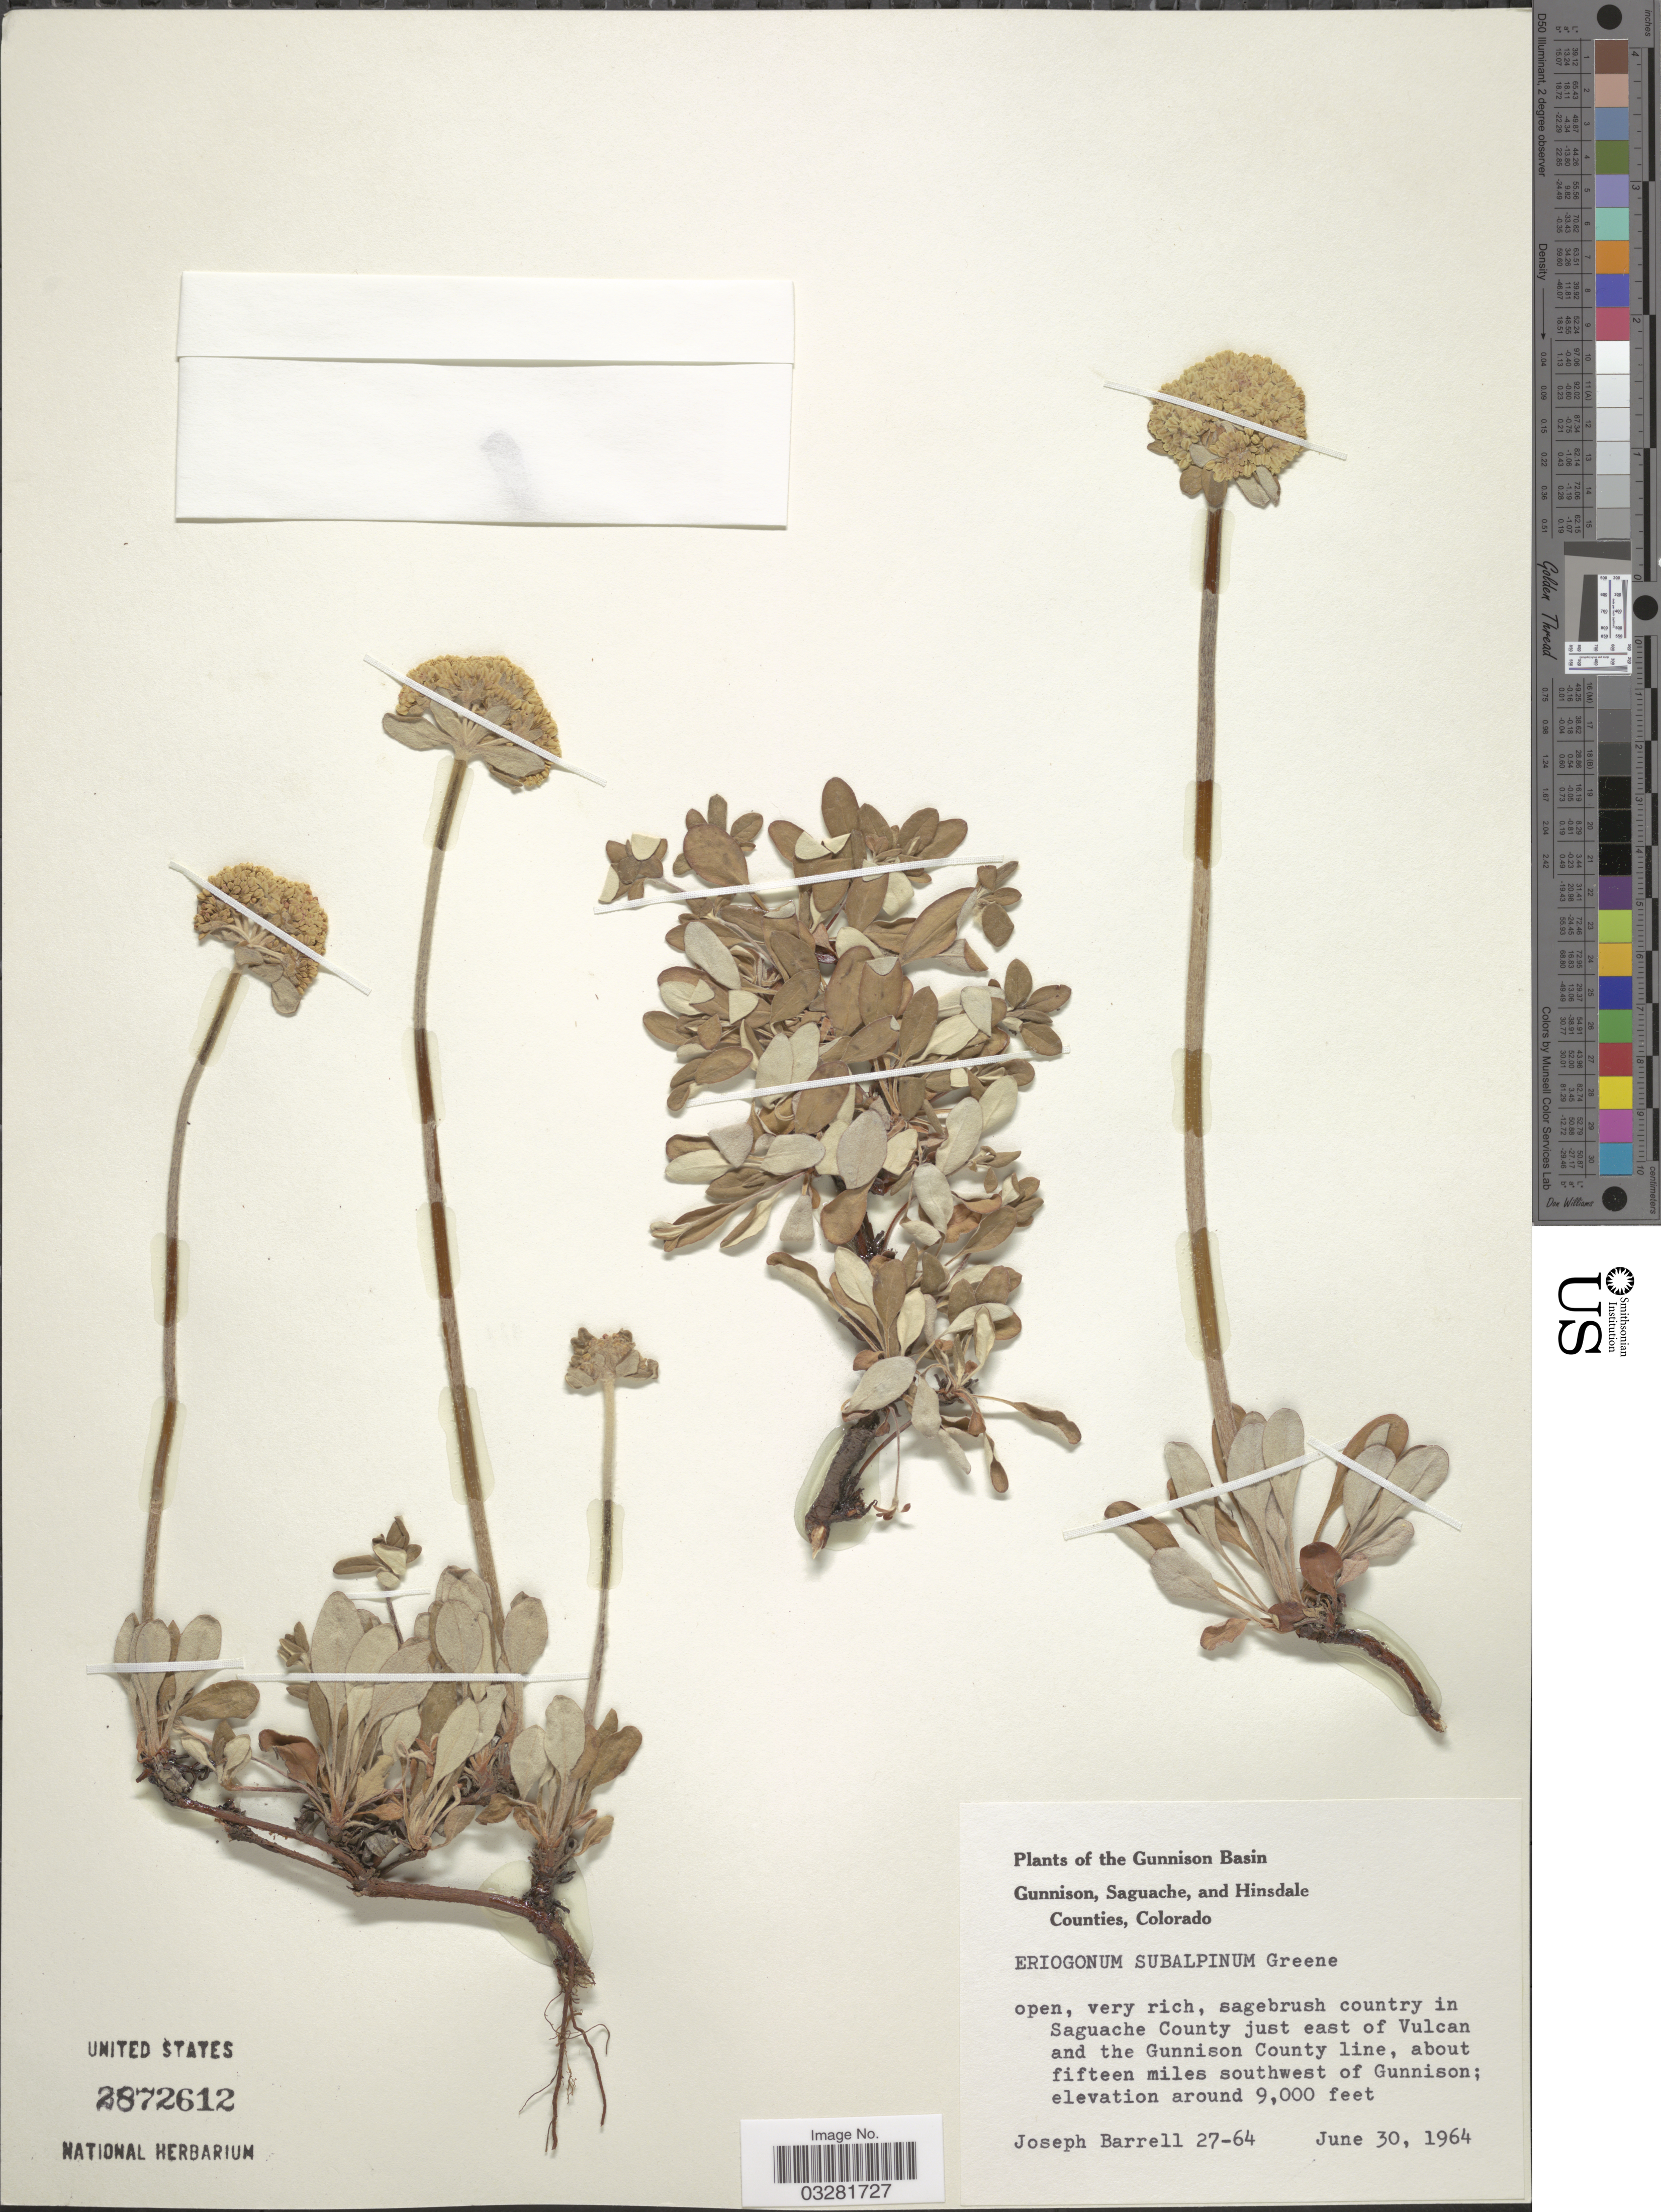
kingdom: Plantae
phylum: Tracheophyta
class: Magnoliopsida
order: Caryophyllales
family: Polygonaceae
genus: Eriogonum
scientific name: Eriogonum umbellatum var. subalpinum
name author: M.E. Jones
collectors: J. Barrell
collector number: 27-64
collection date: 1964-06-30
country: United States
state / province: Colorado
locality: The Gunnison Basin. Sagebrush country in Saguache County just east of Vulcan and the Gunnison County line, about fifteen miles southwest of Gunnison.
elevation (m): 2743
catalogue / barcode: US 2872612